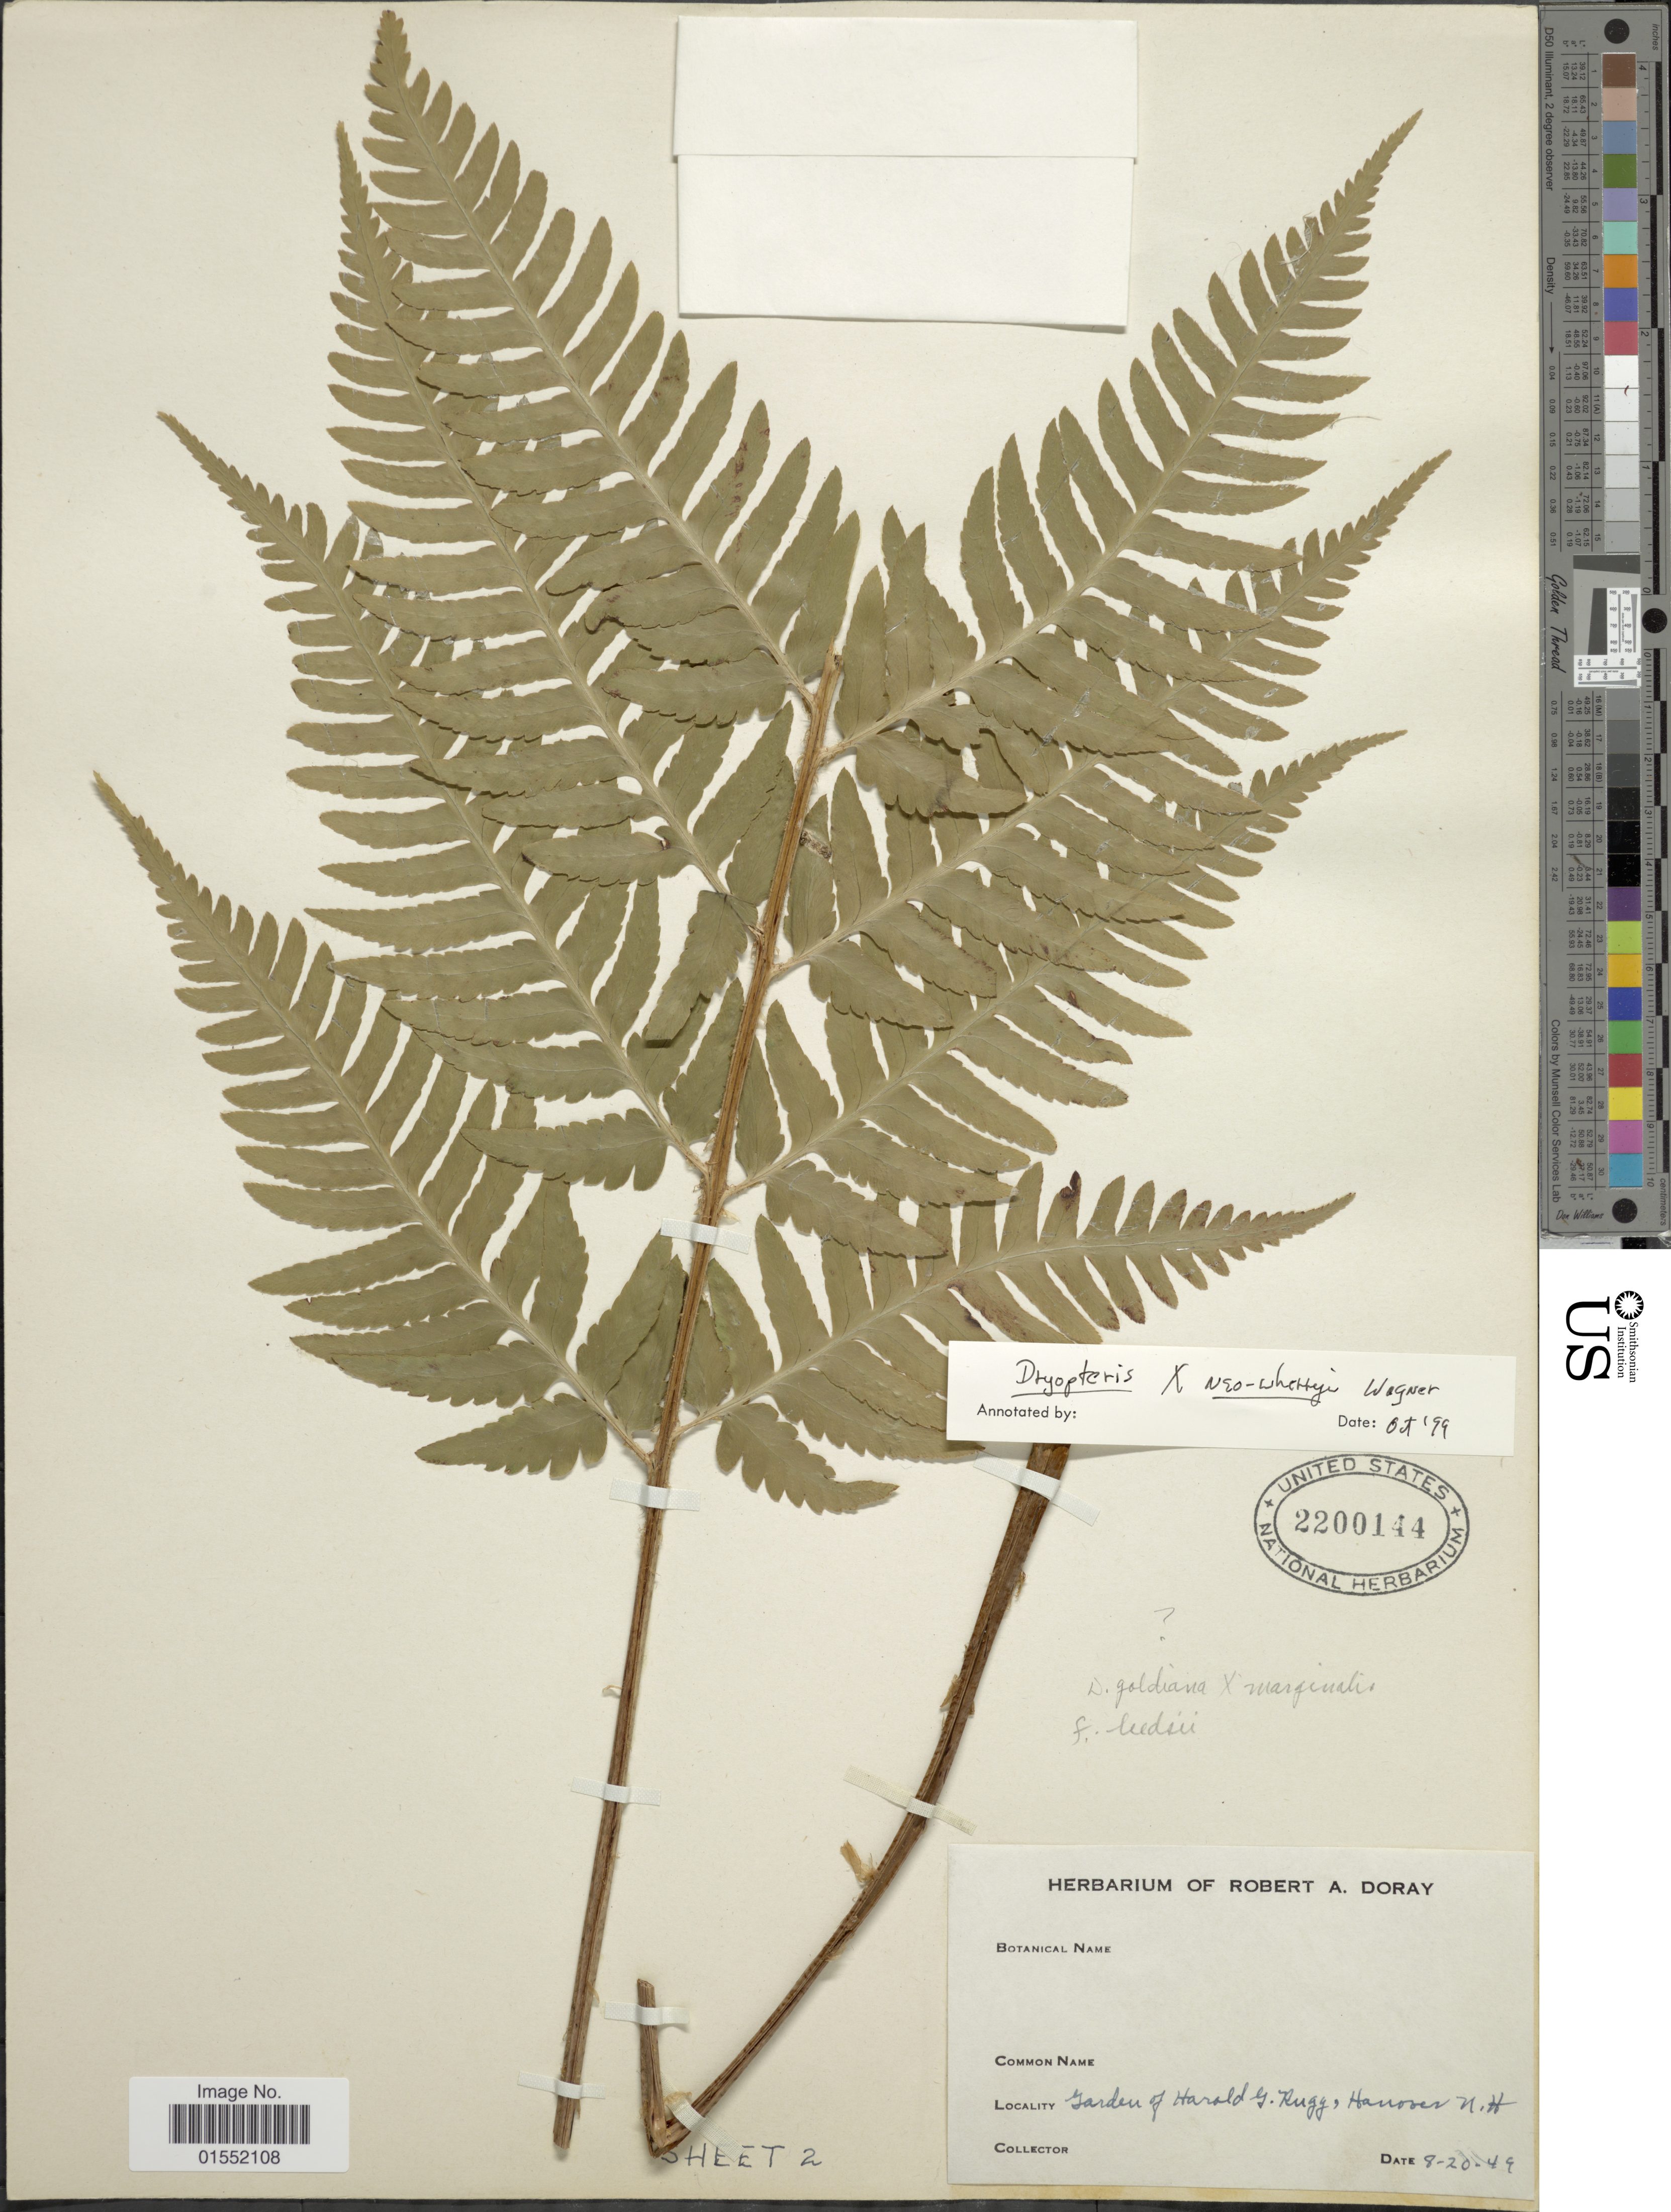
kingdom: Plantae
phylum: Tracheophyta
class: Polypodiopsida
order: Polypodiales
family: Dryopteridaceae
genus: Dryopteris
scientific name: Dryopteris x neowherryi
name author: W.H. Wagner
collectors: ex herb. Robert A. Doray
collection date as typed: Transcribed d/m/y: 20/8/49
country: United States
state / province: New Hampshire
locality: Garden of Harold G. Rugg, Hanover N. H.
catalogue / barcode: US 2200144